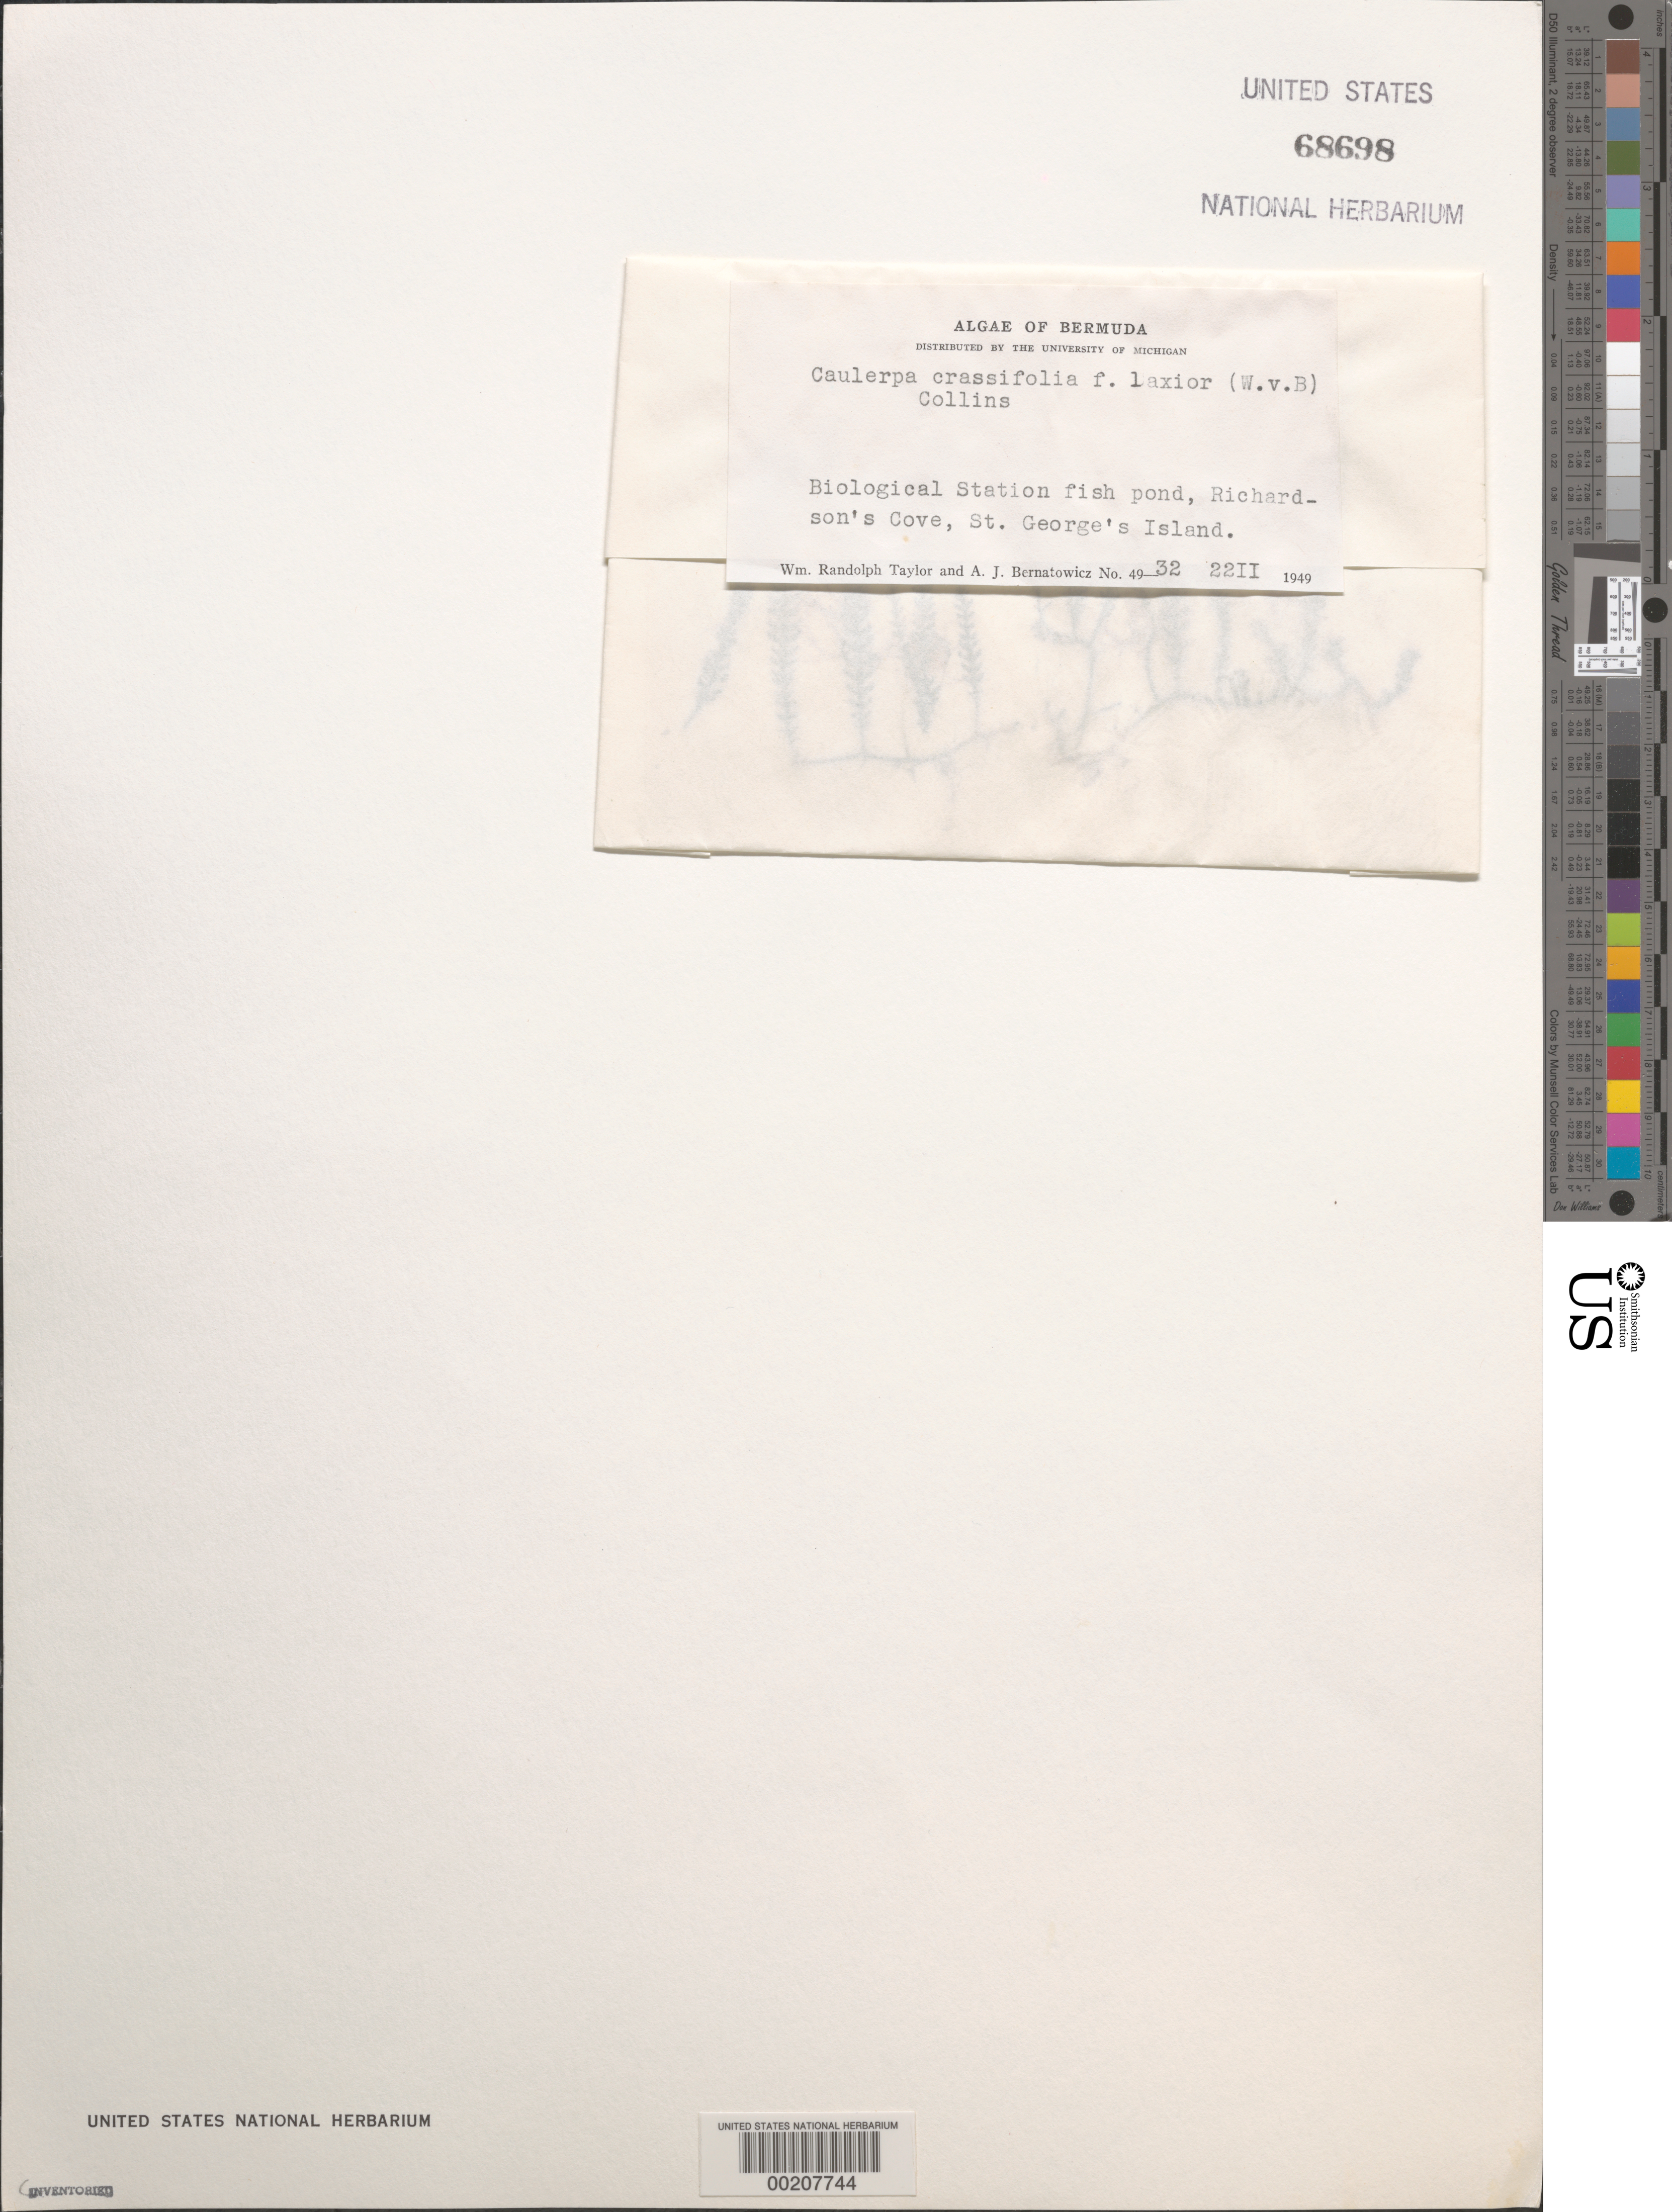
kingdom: Plantae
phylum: Chlorophyta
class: Ulvophyceae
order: Cladophorales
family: Cladophoraceae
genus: Cladophora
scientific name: Cladophora glomerata var. crassior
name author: (C. Agardh) C. Hoek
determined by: Algae name updating Project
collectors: W. R. Taylor & A. Bernatowicz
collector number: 49-32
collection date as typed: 22 Feb 1949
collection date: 1949-02-22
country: Bermuda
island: St. George's Island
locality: Richardson's Cove, Biological Station fish pond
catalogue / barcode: US 68698